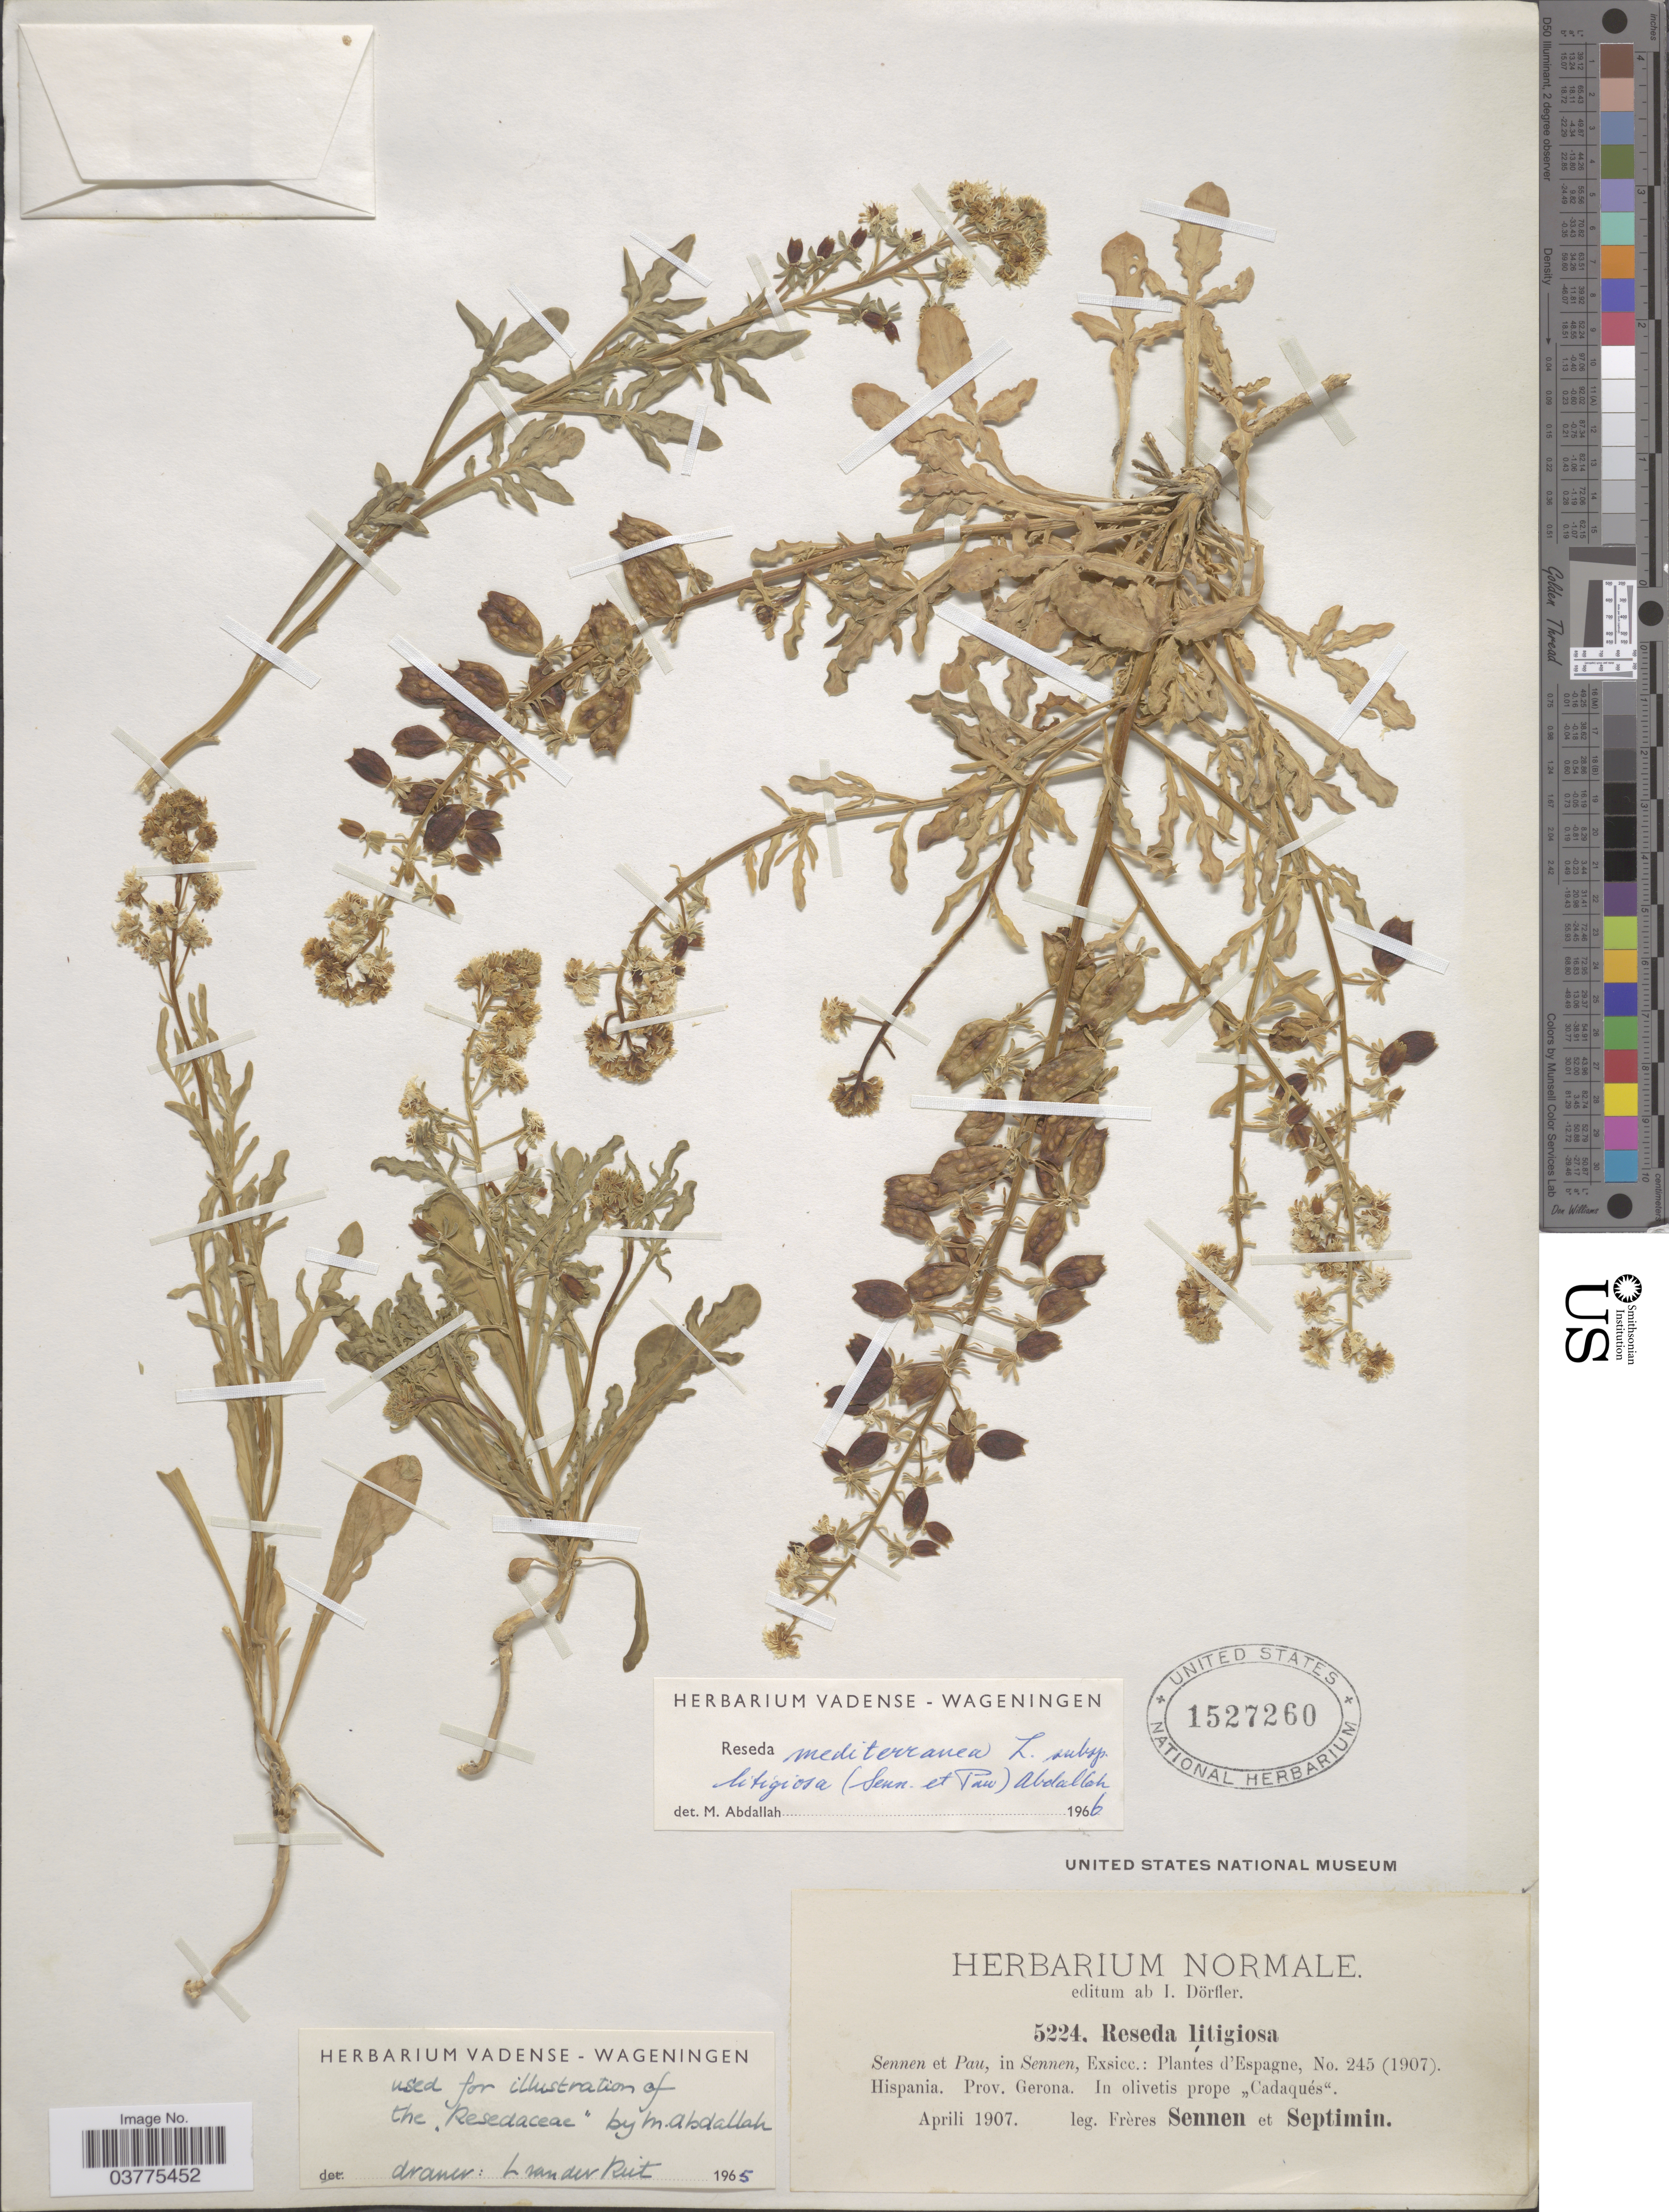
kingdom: Plantae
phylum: Tracheophyta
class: Magnoliopsida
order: Brassicales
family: Resedaceae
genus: Reseda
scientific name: Reseda mediterranea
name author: Jacq.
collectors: E. Sennen & Septimin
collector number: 5224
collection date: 1907-04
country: Spain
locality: Prov. Gerona. In olivetis prope "Cadaqués".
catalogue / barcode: US 1527260